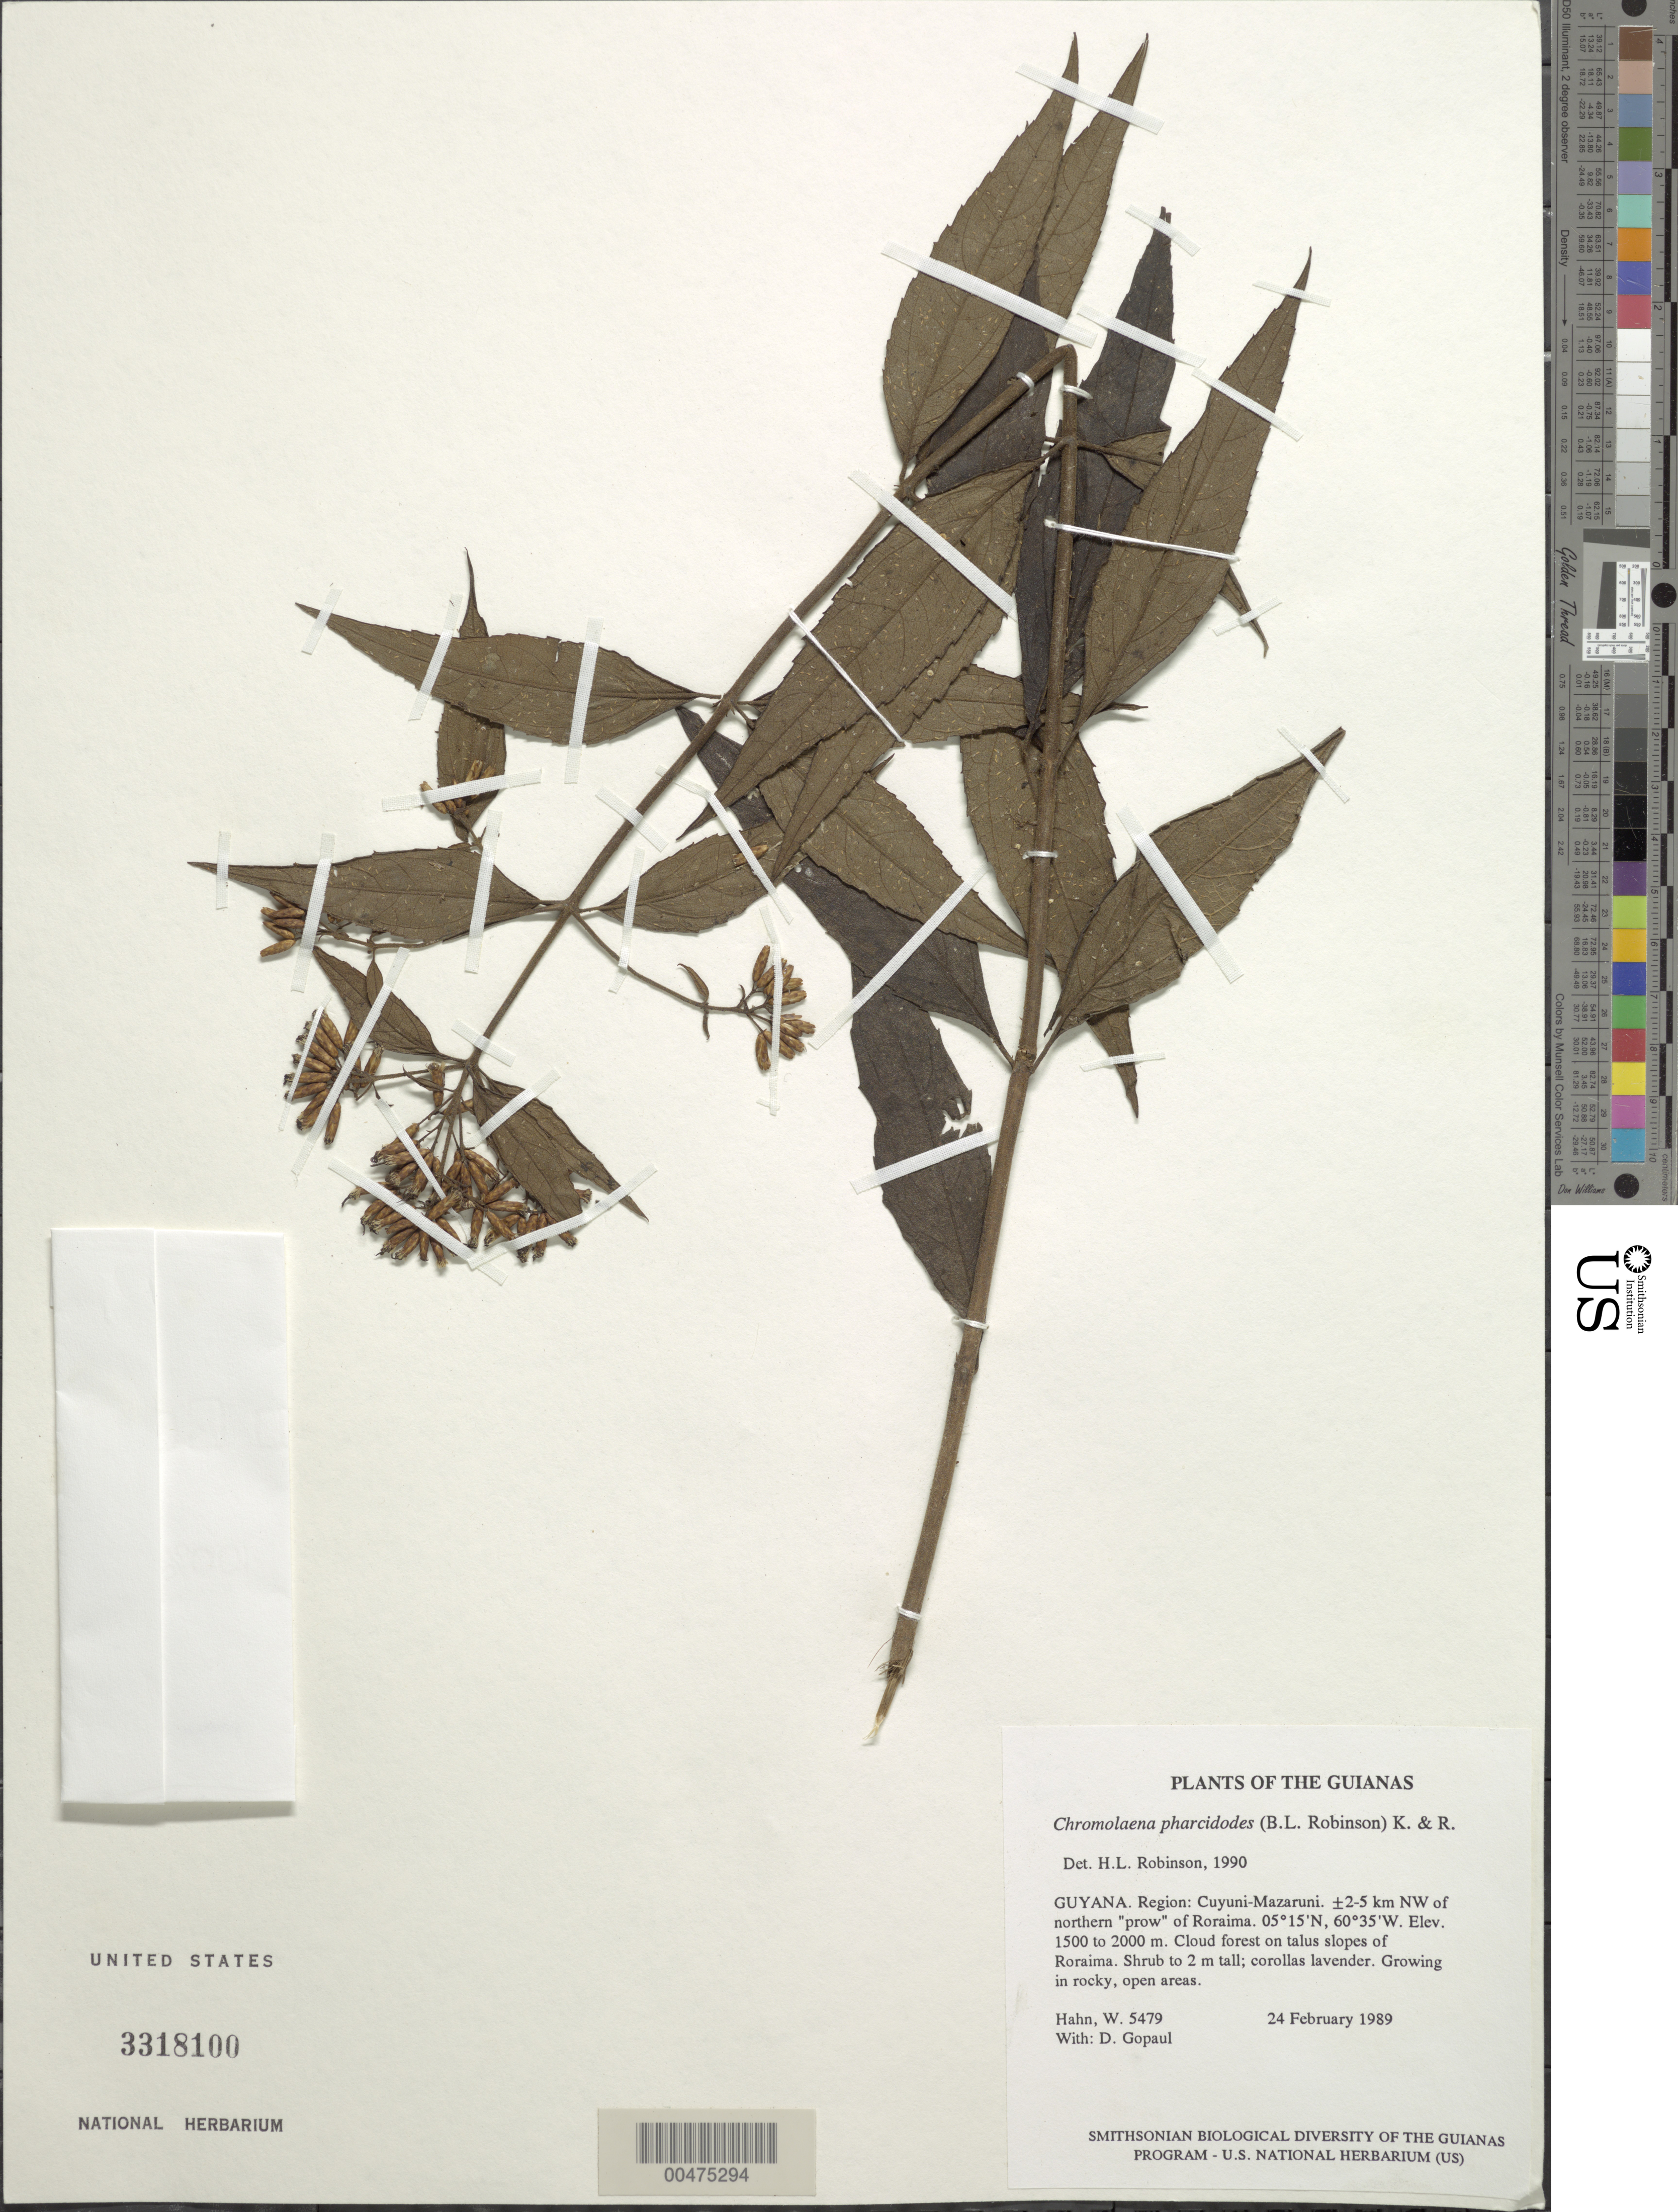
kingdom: Plantae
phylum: Tracheophyta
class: Magnoliopsida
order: Asterales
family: Asteraceae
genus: Chromolaena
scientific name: Chromolaena pharcidodes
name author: (B.L. Rob.) R.M. King & H. Rob.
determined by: Robinson, H. L.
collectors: W. Hahn & D. Gopaul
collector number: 5479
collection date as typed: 24 February 1989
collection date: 1989-02-24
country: Guyana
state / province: Cuyuni-Mazaruni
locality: ±2-5 km NW of northern "prow" of Roraima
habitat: Cloud forest on talus slopes of Roraima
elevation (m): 1500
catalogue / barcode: US 3318100